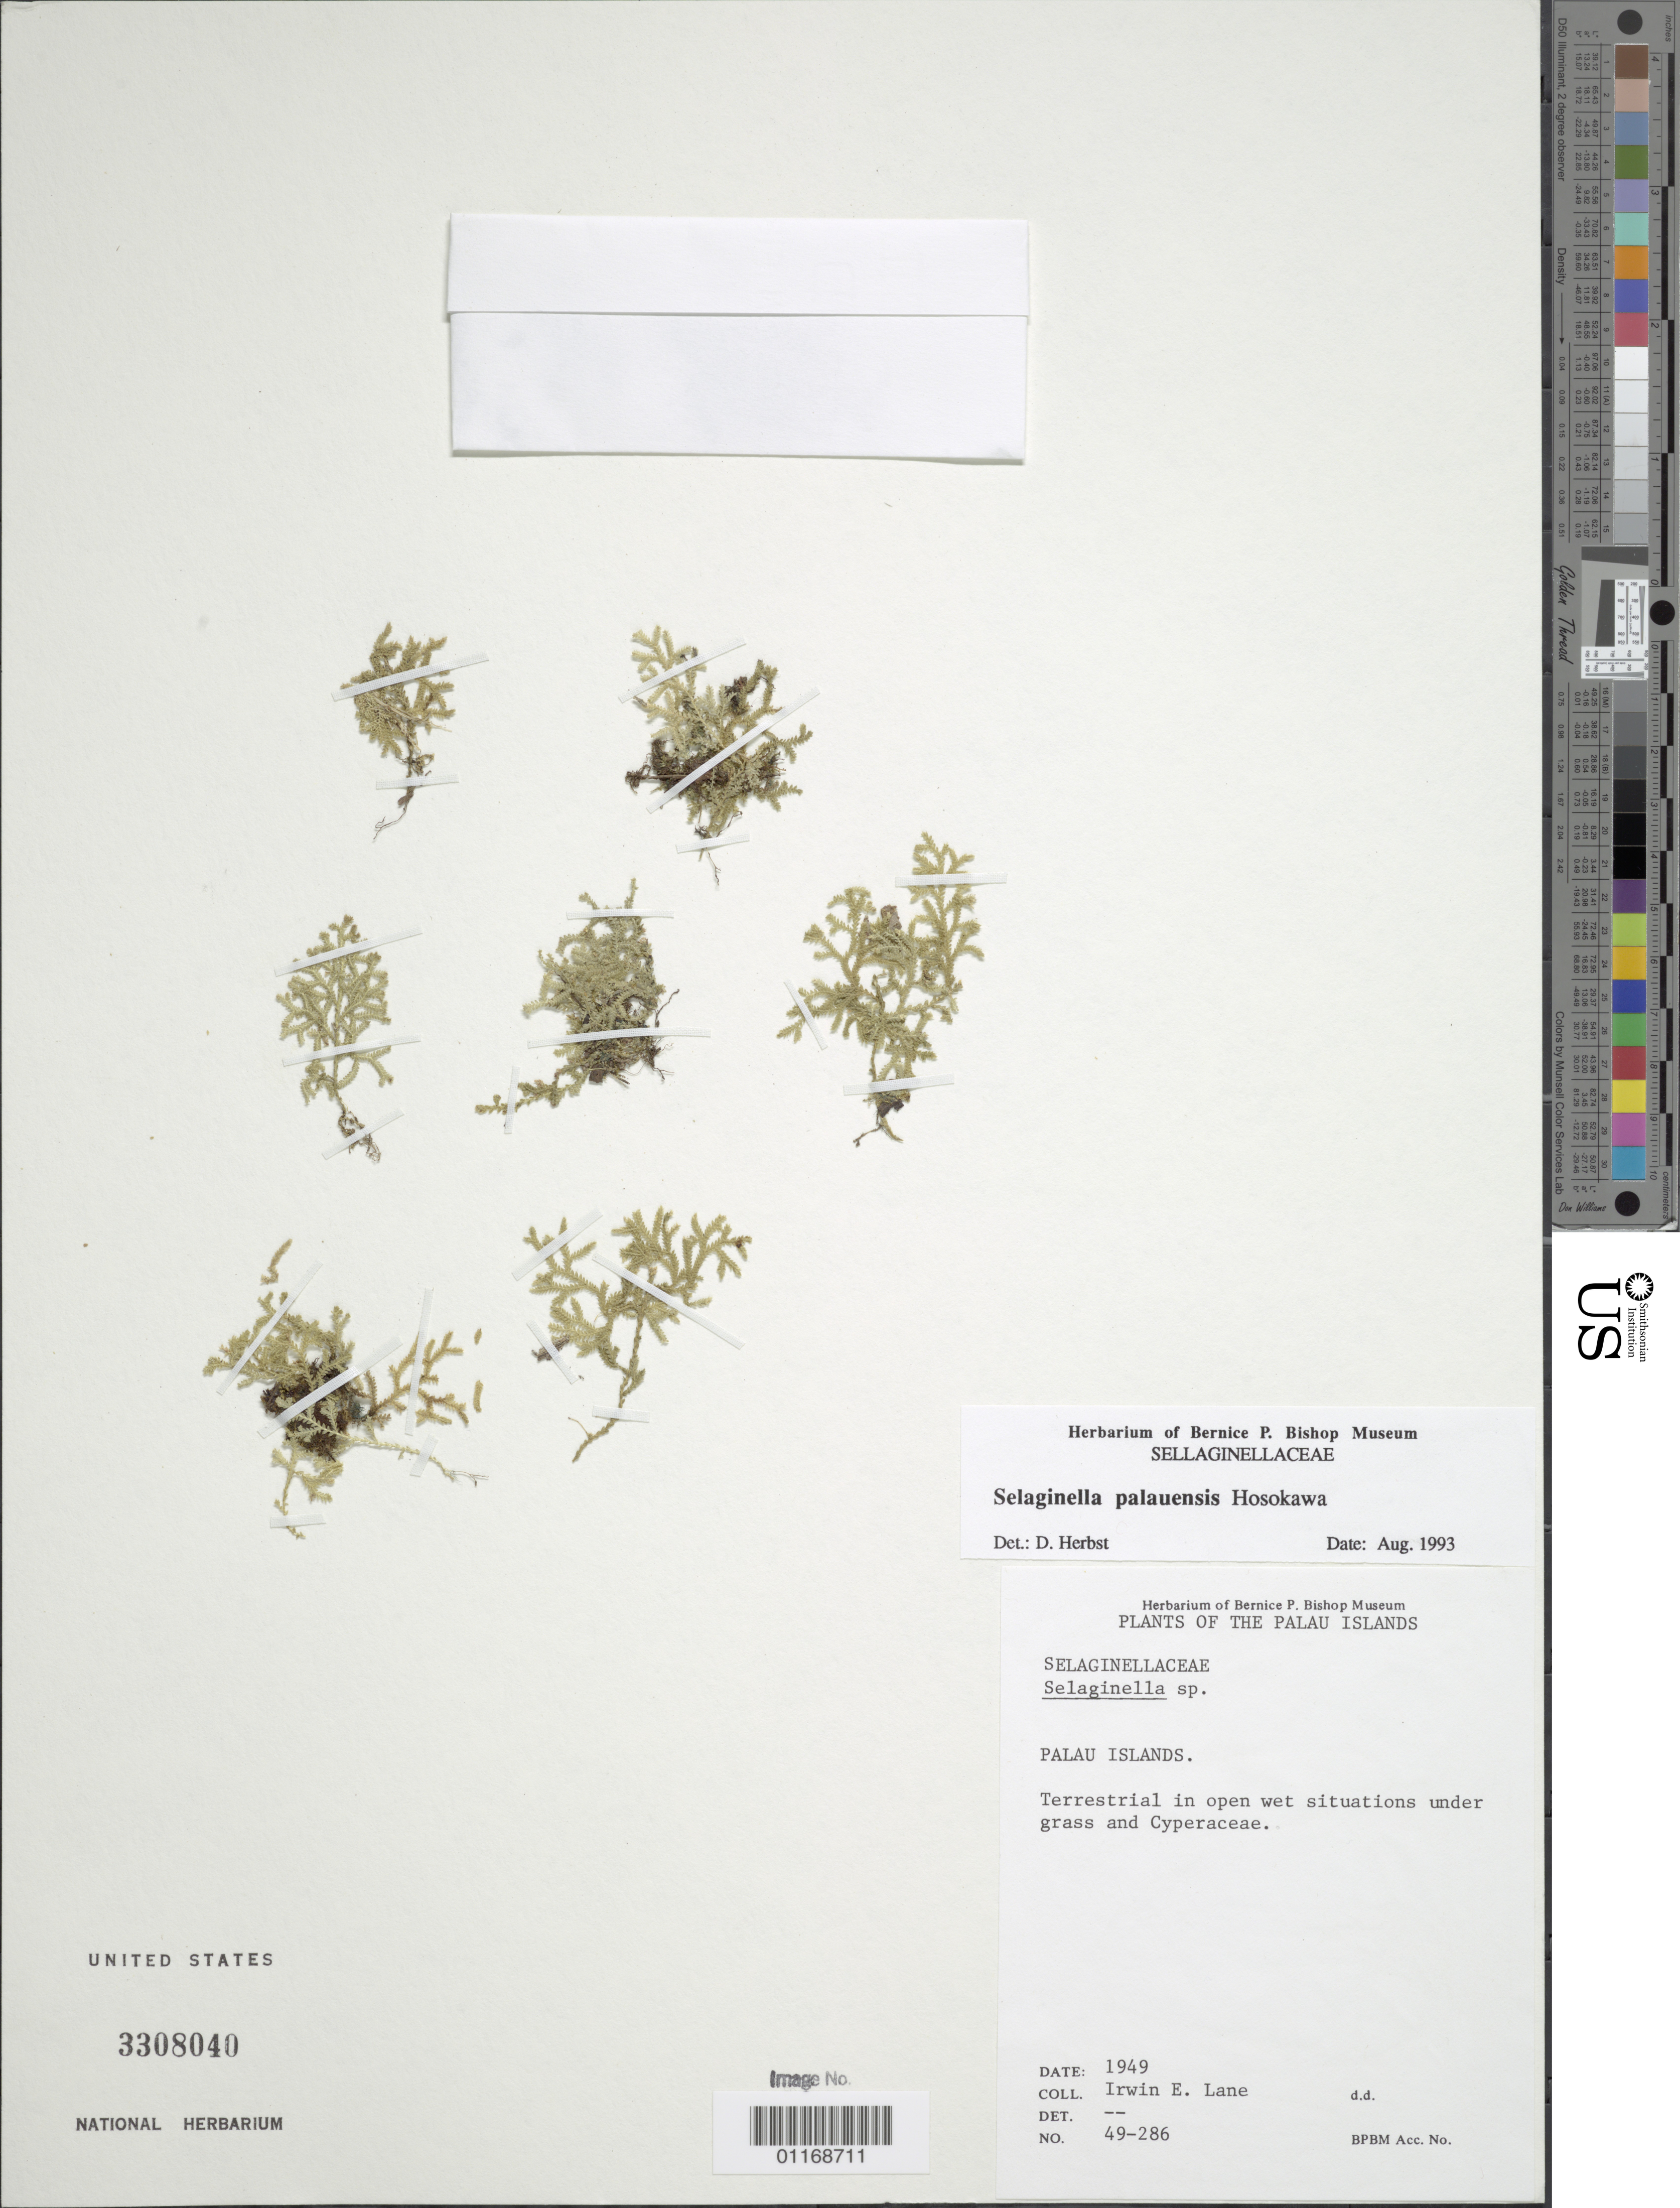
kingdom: Plantae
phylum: Tracheophyta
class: Lycopodiopsida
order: Selaginellales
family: Selaginellaceae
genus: Selaginella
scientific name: Selaginella palauensis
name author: Hosok.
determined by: Herbst, D.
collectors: I. Lane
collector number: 49-286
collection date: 1949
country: Palau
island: Belau [Palau] Is.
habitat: Open wet situations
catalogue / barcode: US 3308040